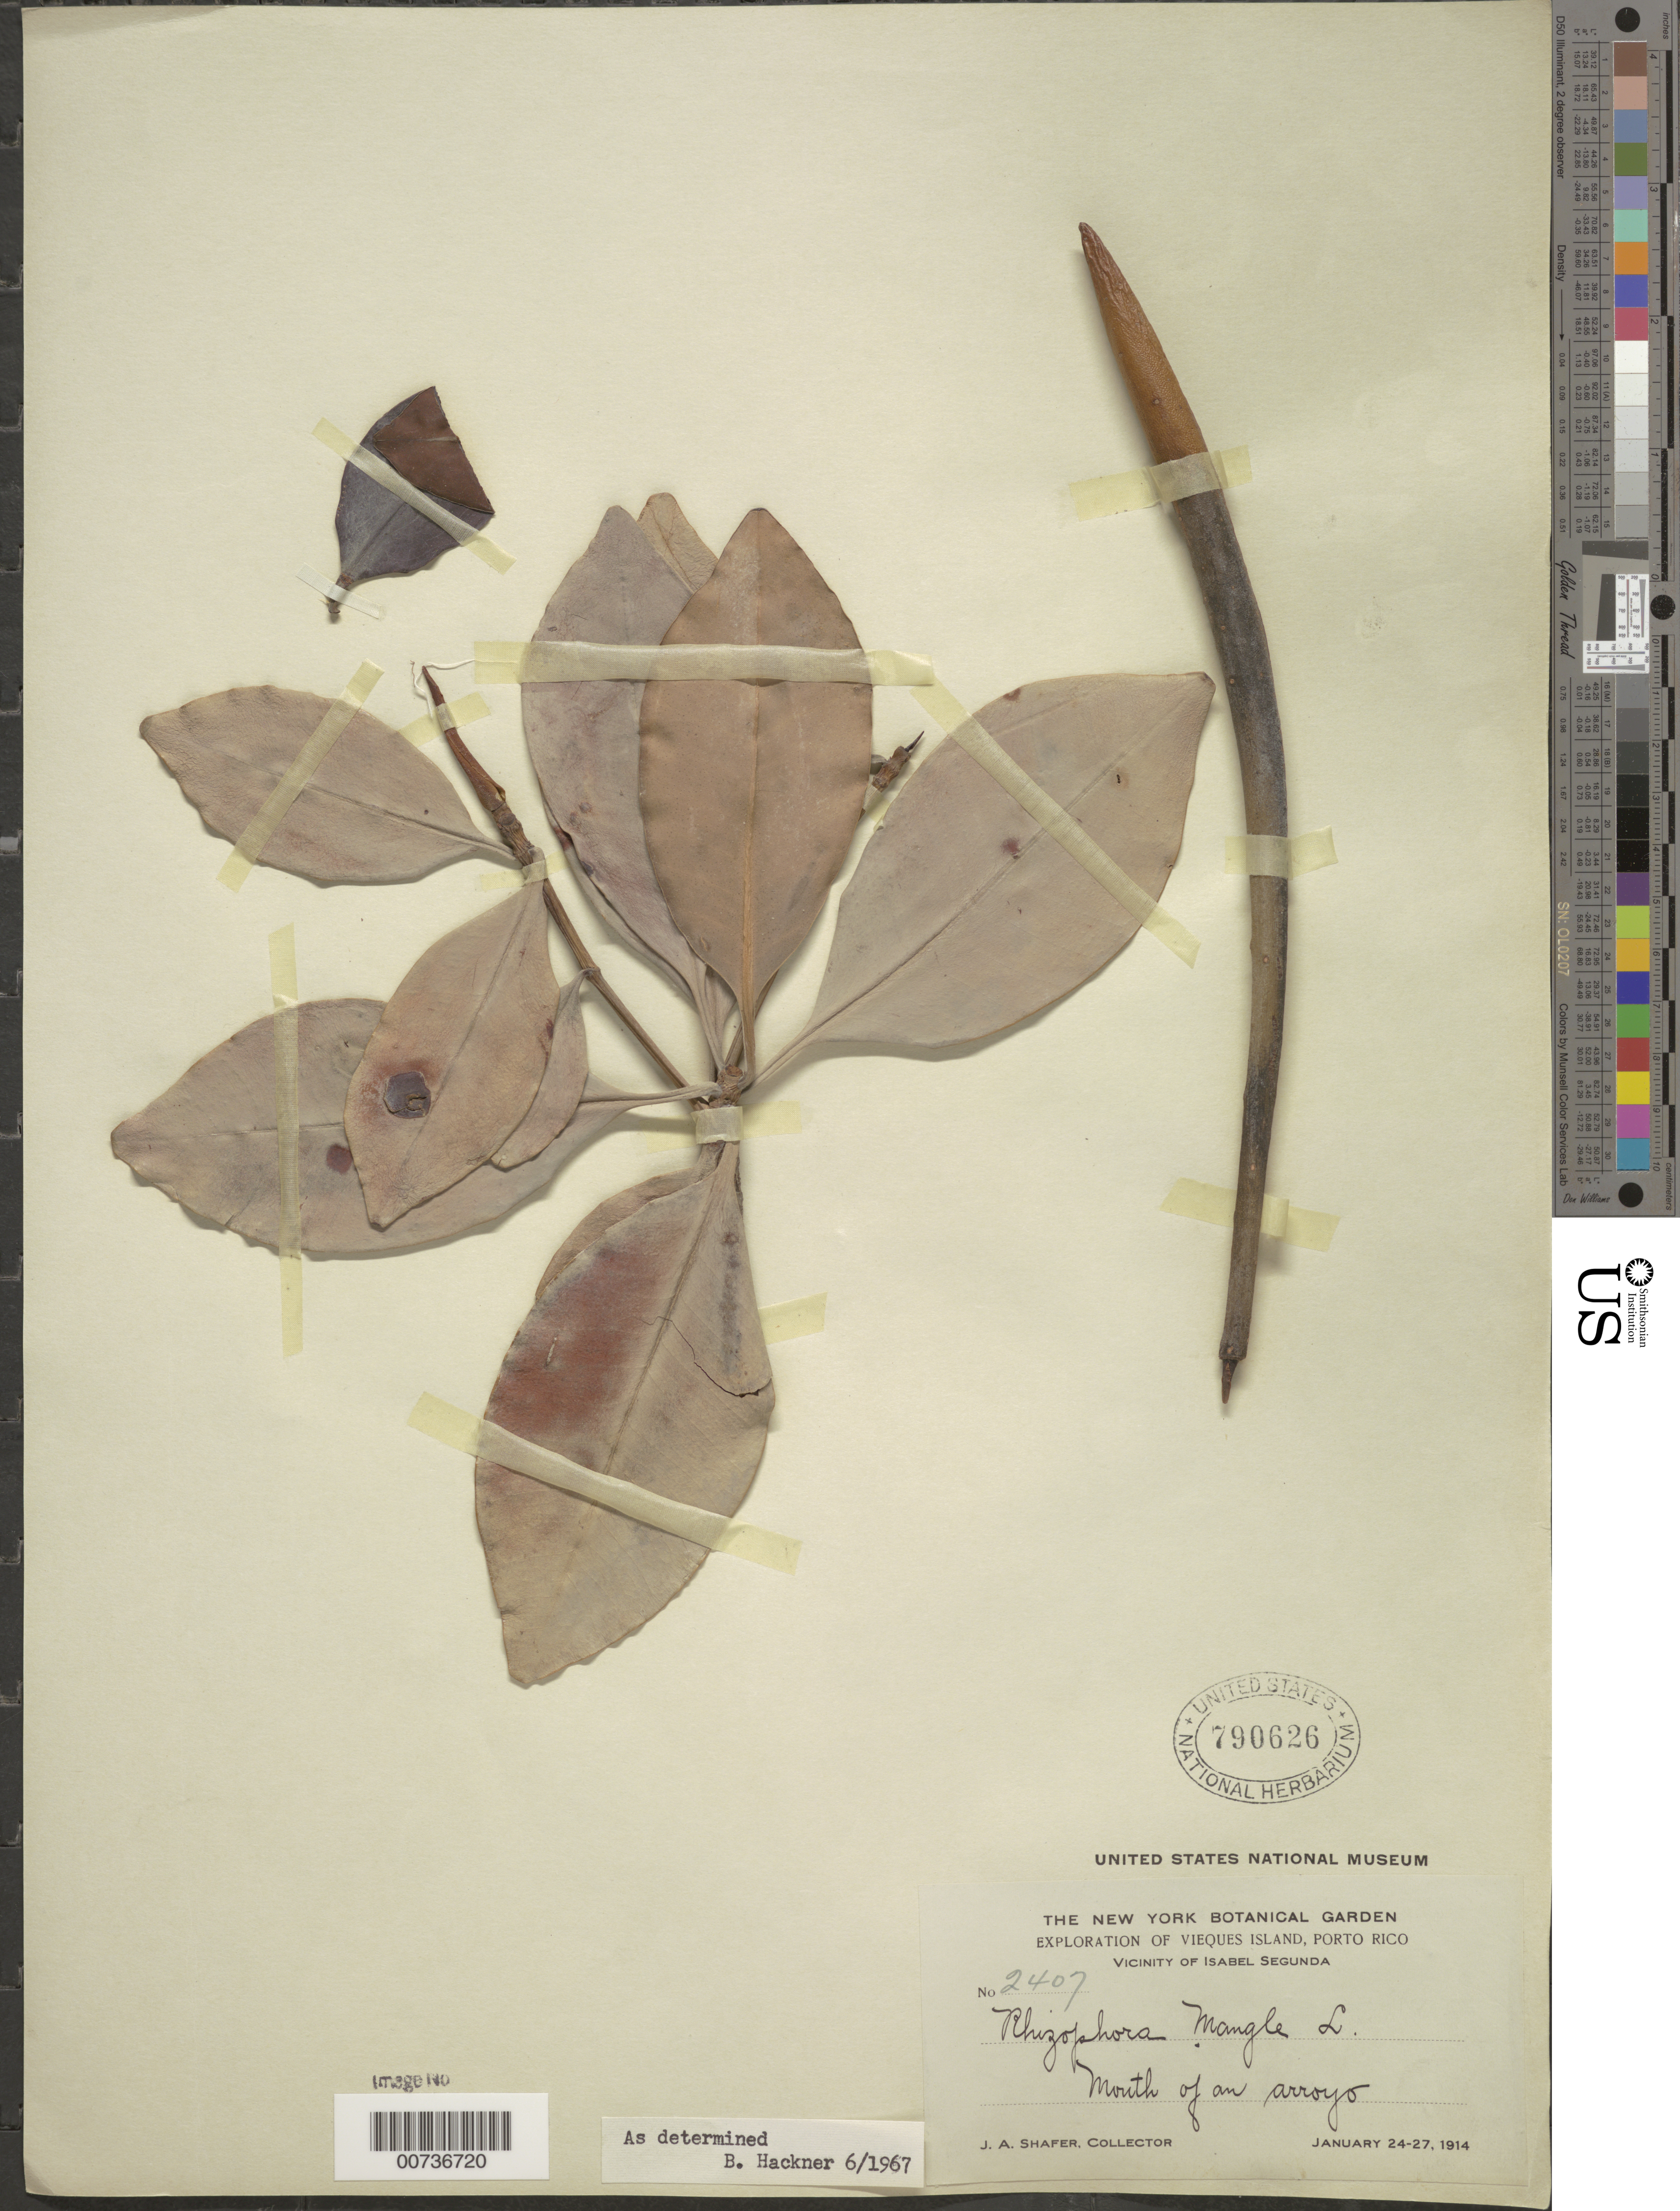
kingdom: Plantae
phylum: Tracheophyta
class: Magnoliopsida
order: Malpighiales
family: Rhizophoraceae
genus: Rhizophora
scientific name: Rhizophora mangle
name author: L.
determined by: Hackner, B.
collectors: J. A. Shafer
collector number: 2407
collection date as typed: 24 Jan 1914 to 27 Jan 1914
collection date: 1914-01-24/1914-01-27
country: Puerto Rico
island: Vieques I.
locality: vicinity of Isabel Segunda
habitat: Mouth of an arroyo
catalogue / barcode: US 790626